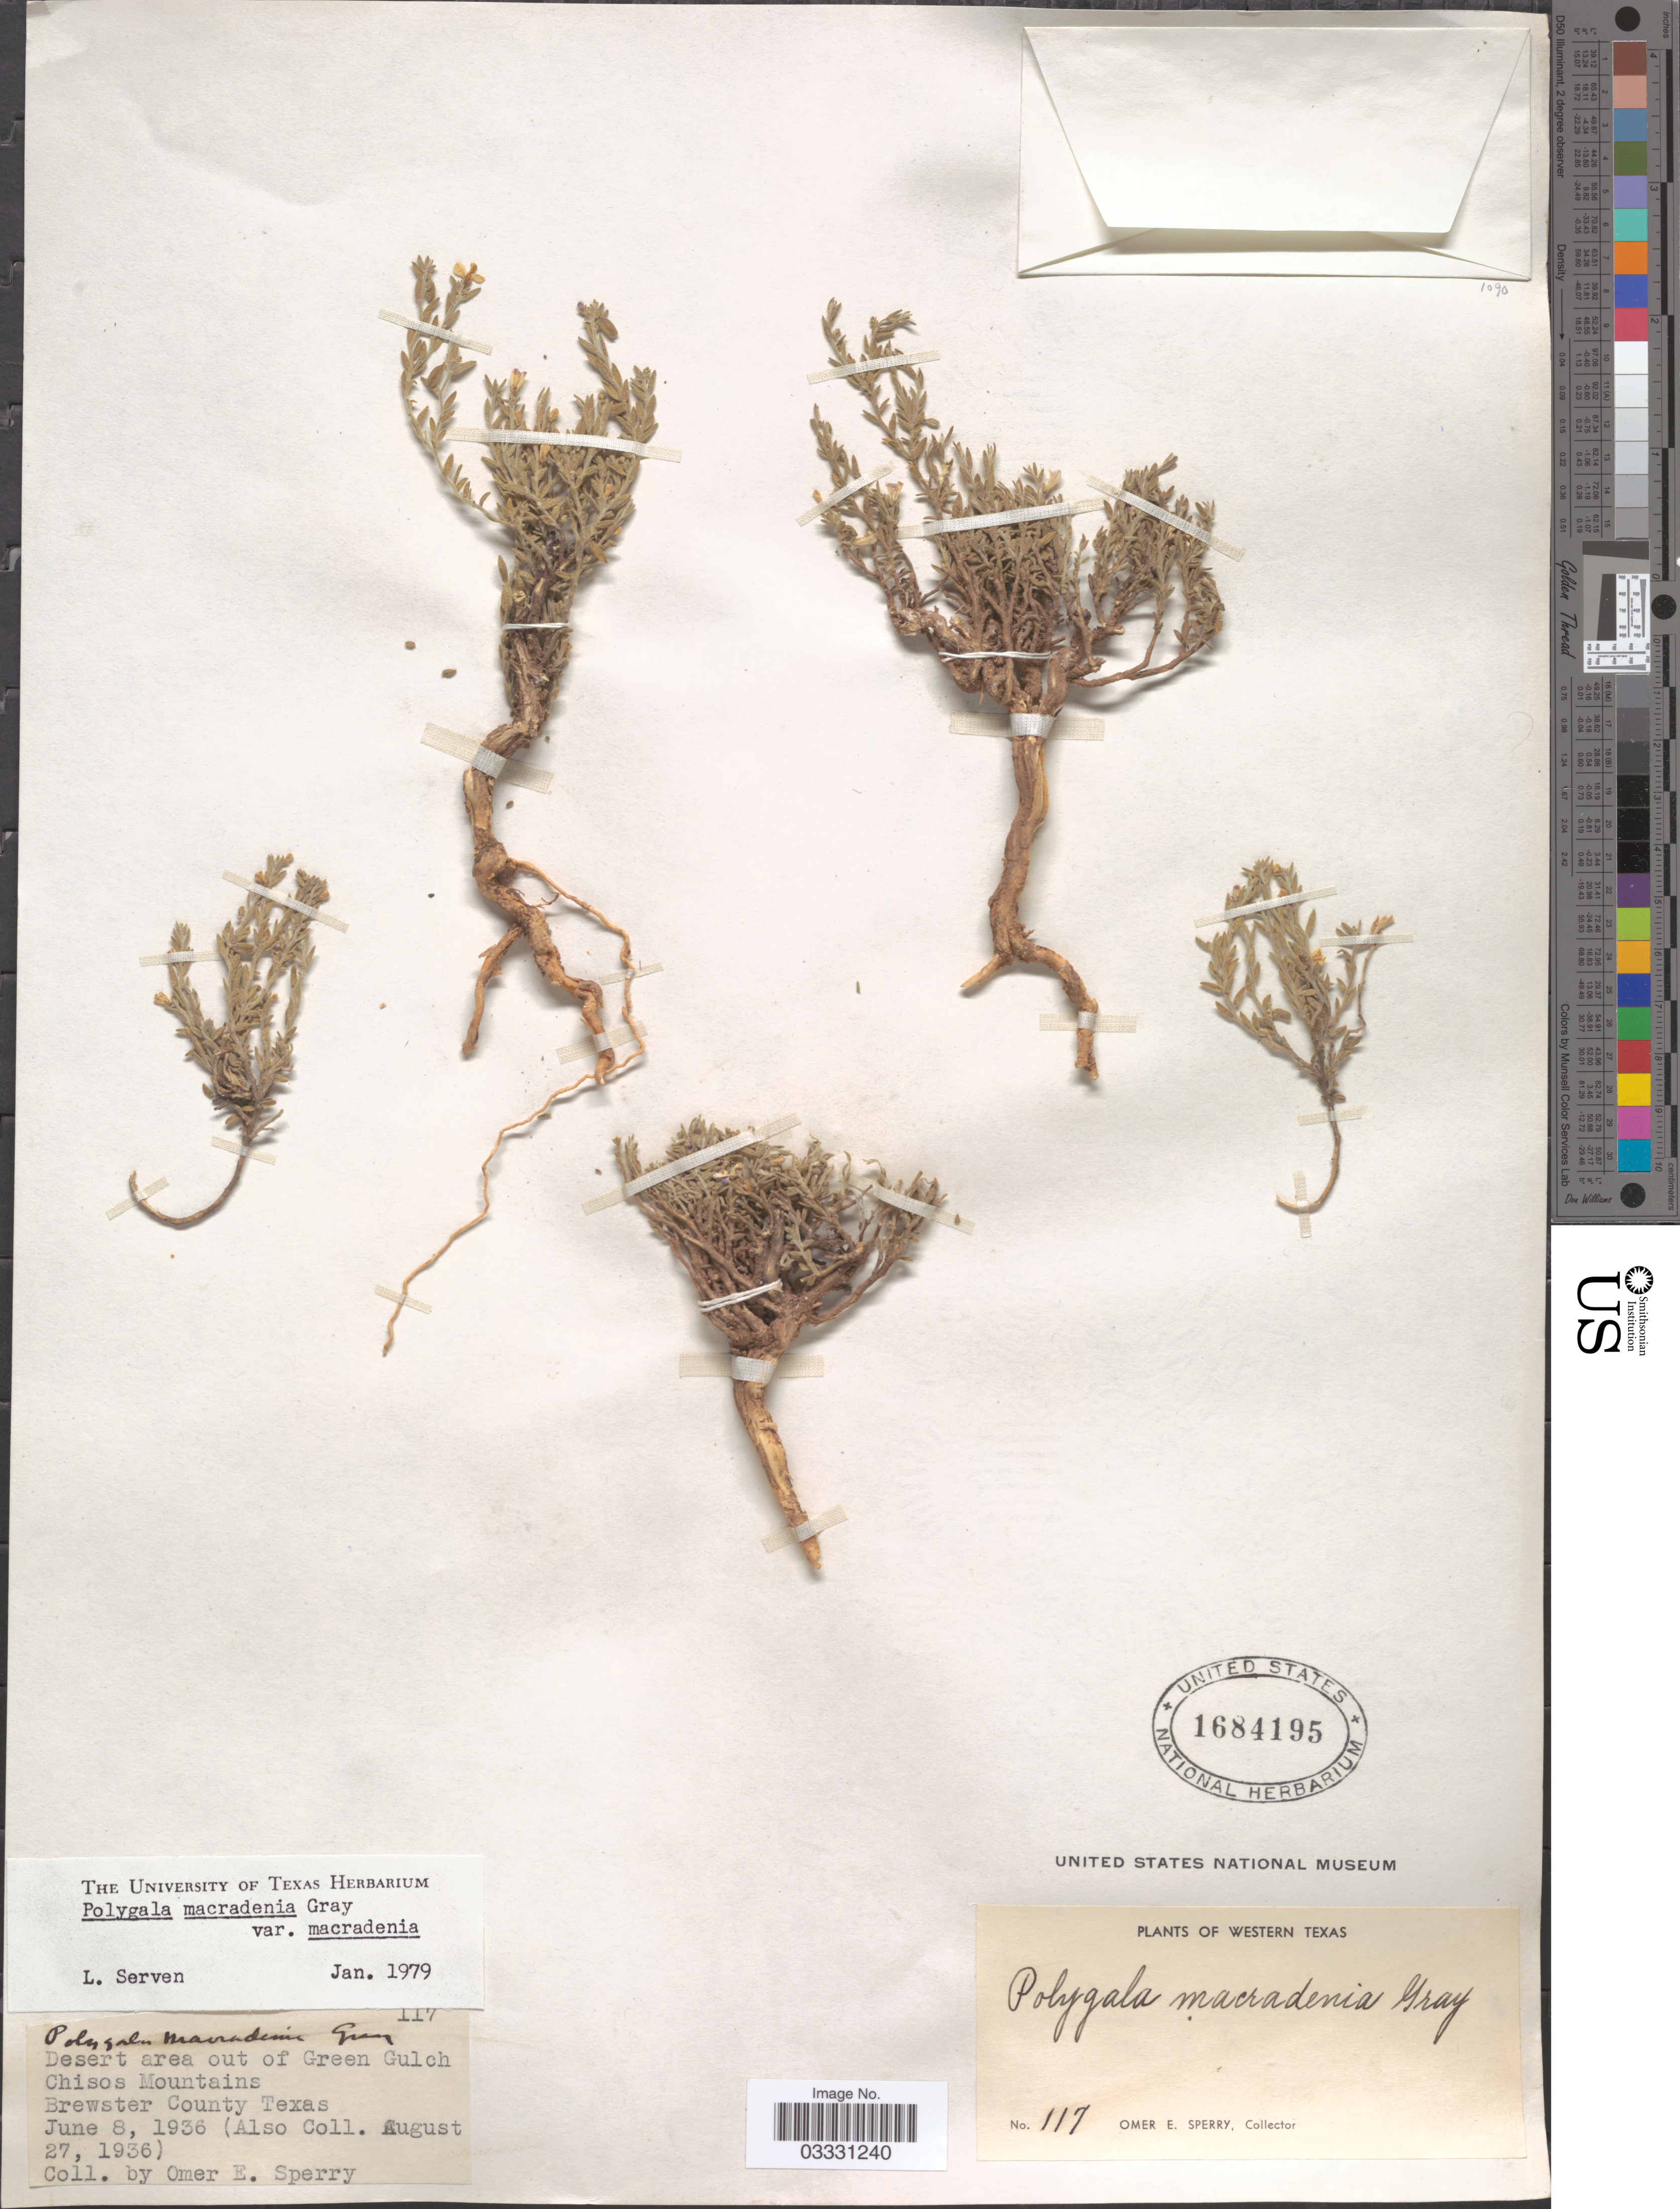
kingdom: Plantae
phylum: Tracheophyta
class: Magnoliopsida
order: Fabales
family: Polygalaceae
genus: Hebecarpa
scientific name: Hebecarpa macradenia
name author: (A. Gray) J.R. Abbott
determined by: Strong, Mark T., (BOT), Smithsonian Institution - National Museum of Natural History (UNITED STATES)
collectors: O. E. Sperry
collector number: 117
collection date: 1936-06-08/1936-08-27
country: United States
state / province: Texas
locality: Western Texas. Desert area out of Green Gulch, Chisos Mountains, Brewster County.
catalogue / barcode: US 1684195